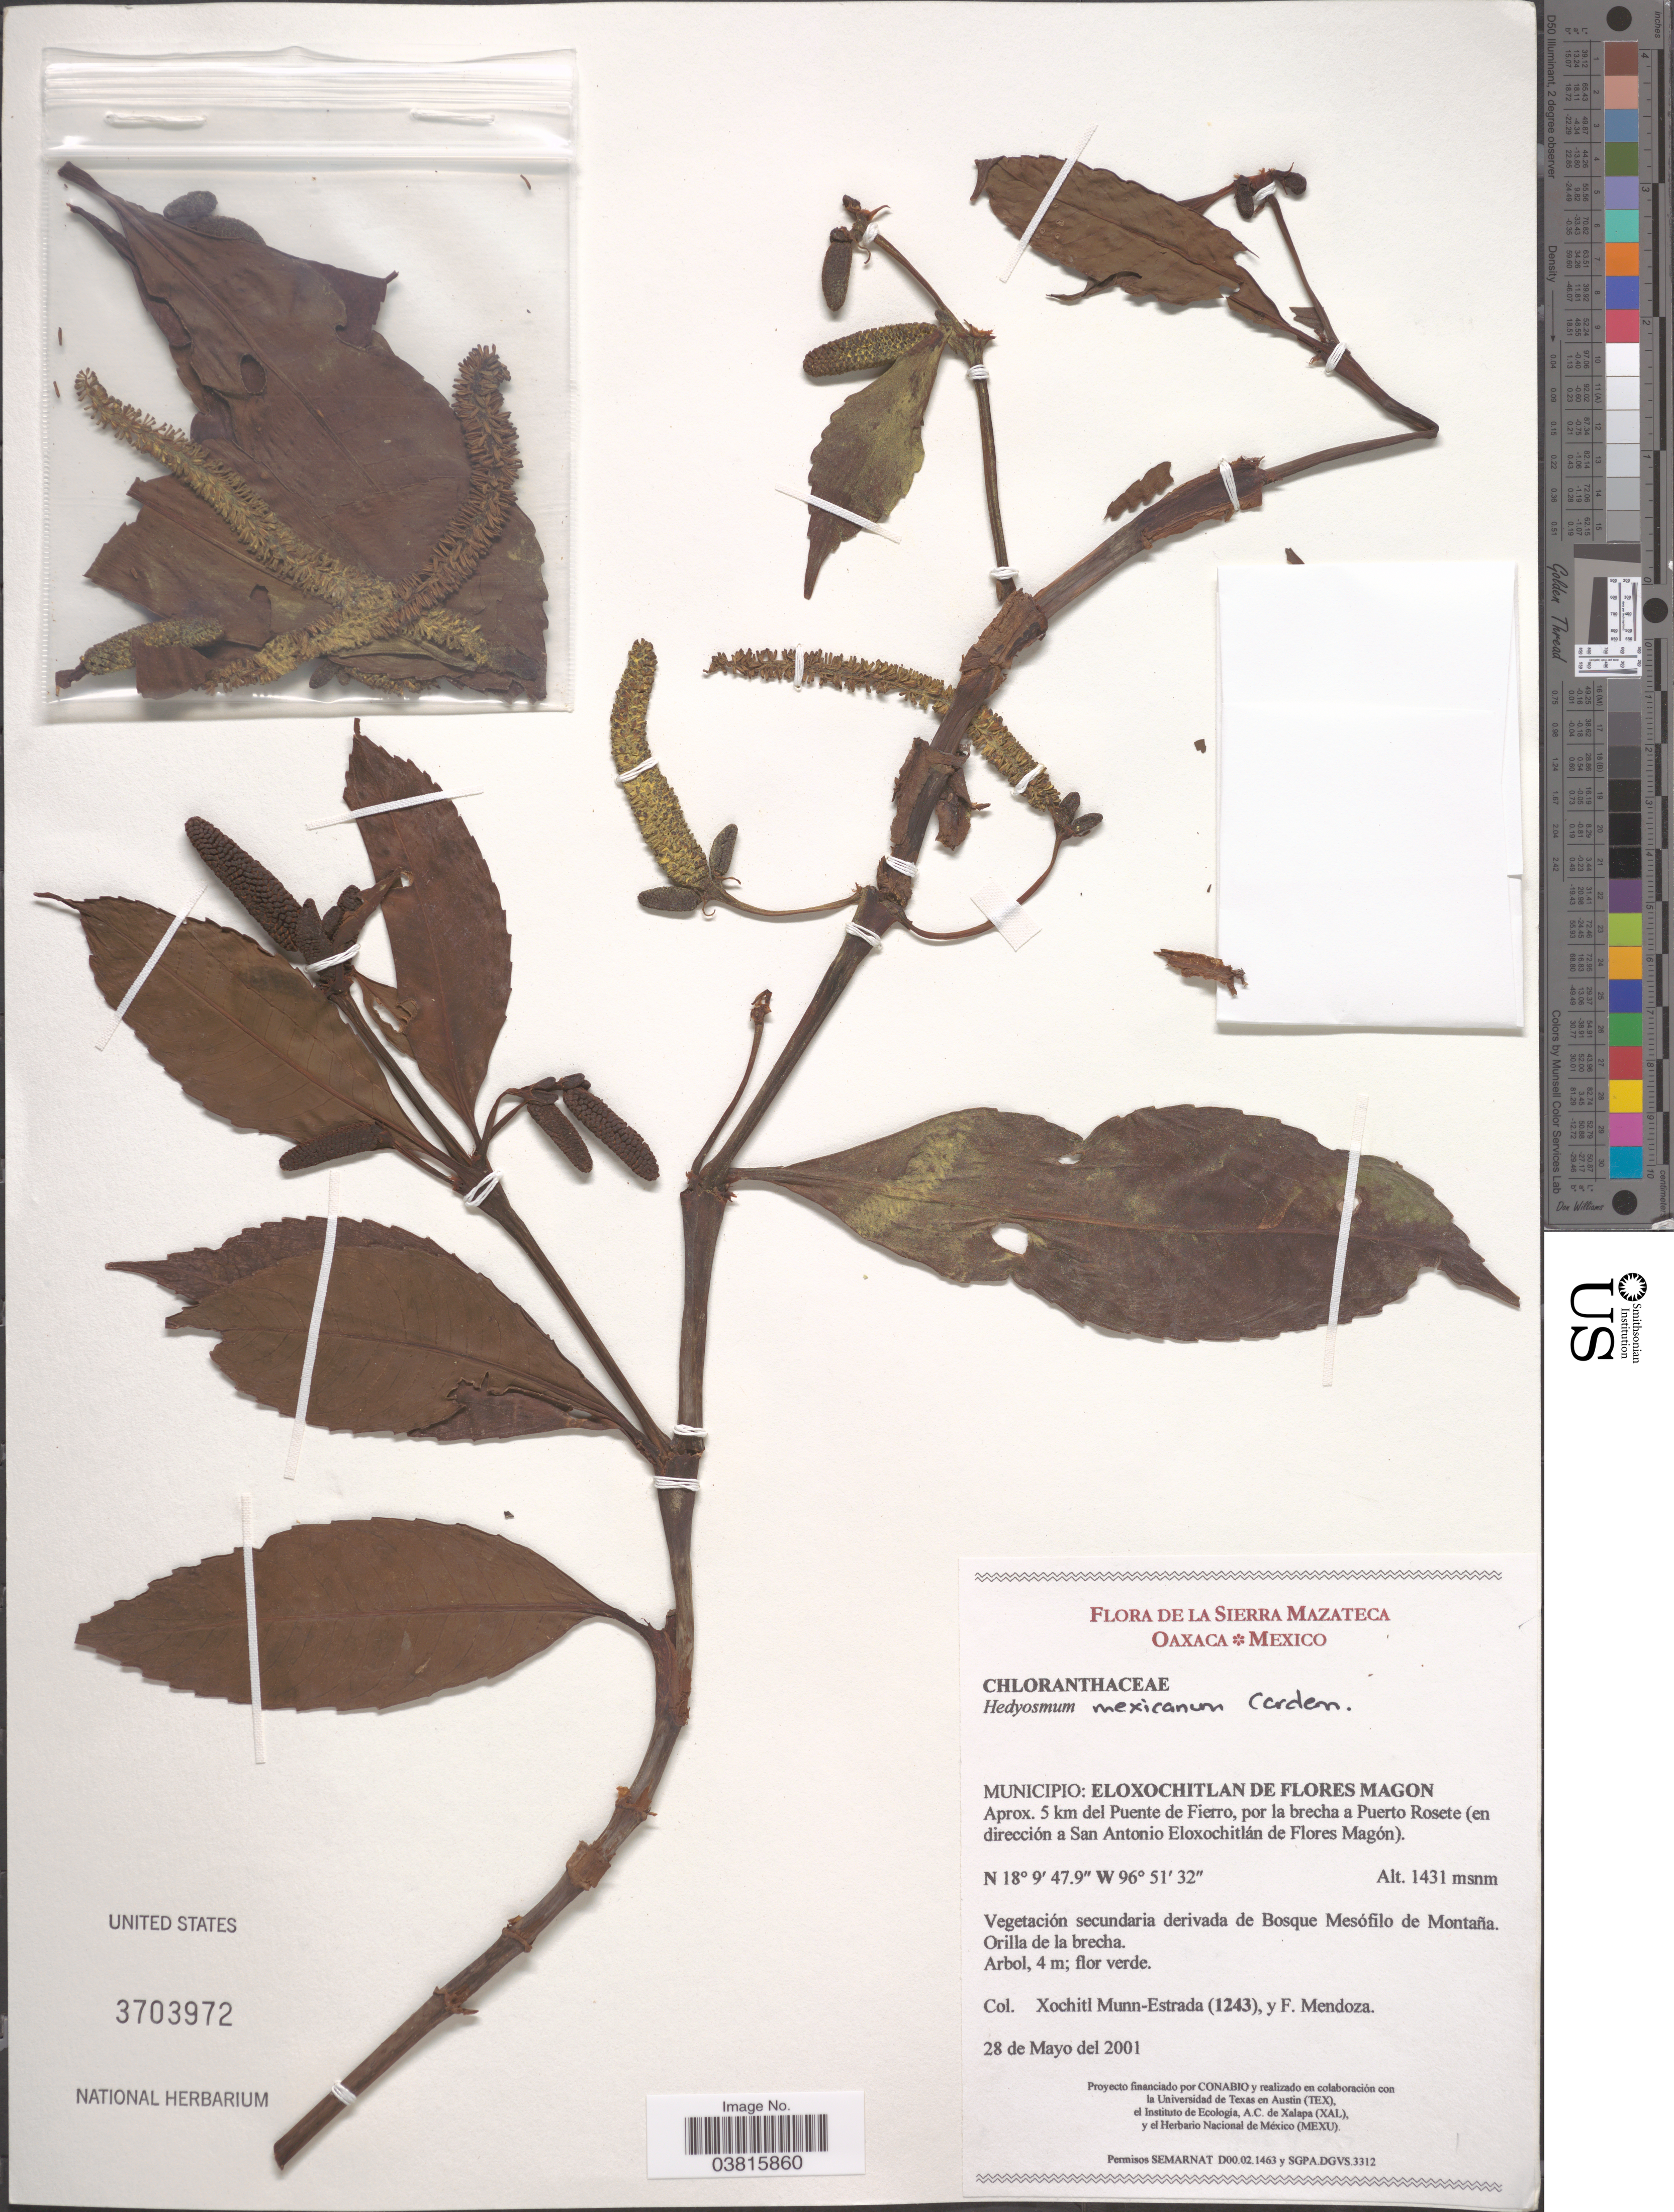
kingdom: Plantae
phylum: Tracheophyta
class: Magnoliopsida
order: Chloranthales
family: Chloranthaceae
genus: Hedyosmum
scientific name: Hedyosmum artocarpus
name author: Solms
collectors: X. Munn-Estrada & F. Mendoza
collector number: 1243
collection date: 2001-05-28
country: Mexico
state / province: Oaxaca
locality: Sierra Mazateca. Municipio: Eloxochitlan de Flores Magon. Aprox. 5 km del Puente de Fierro, por la brecha a Puerto Rosete (en dirección a San Antonio Eloxochitlán de Flores Magón).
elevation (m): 1431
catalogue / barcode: US 3703972